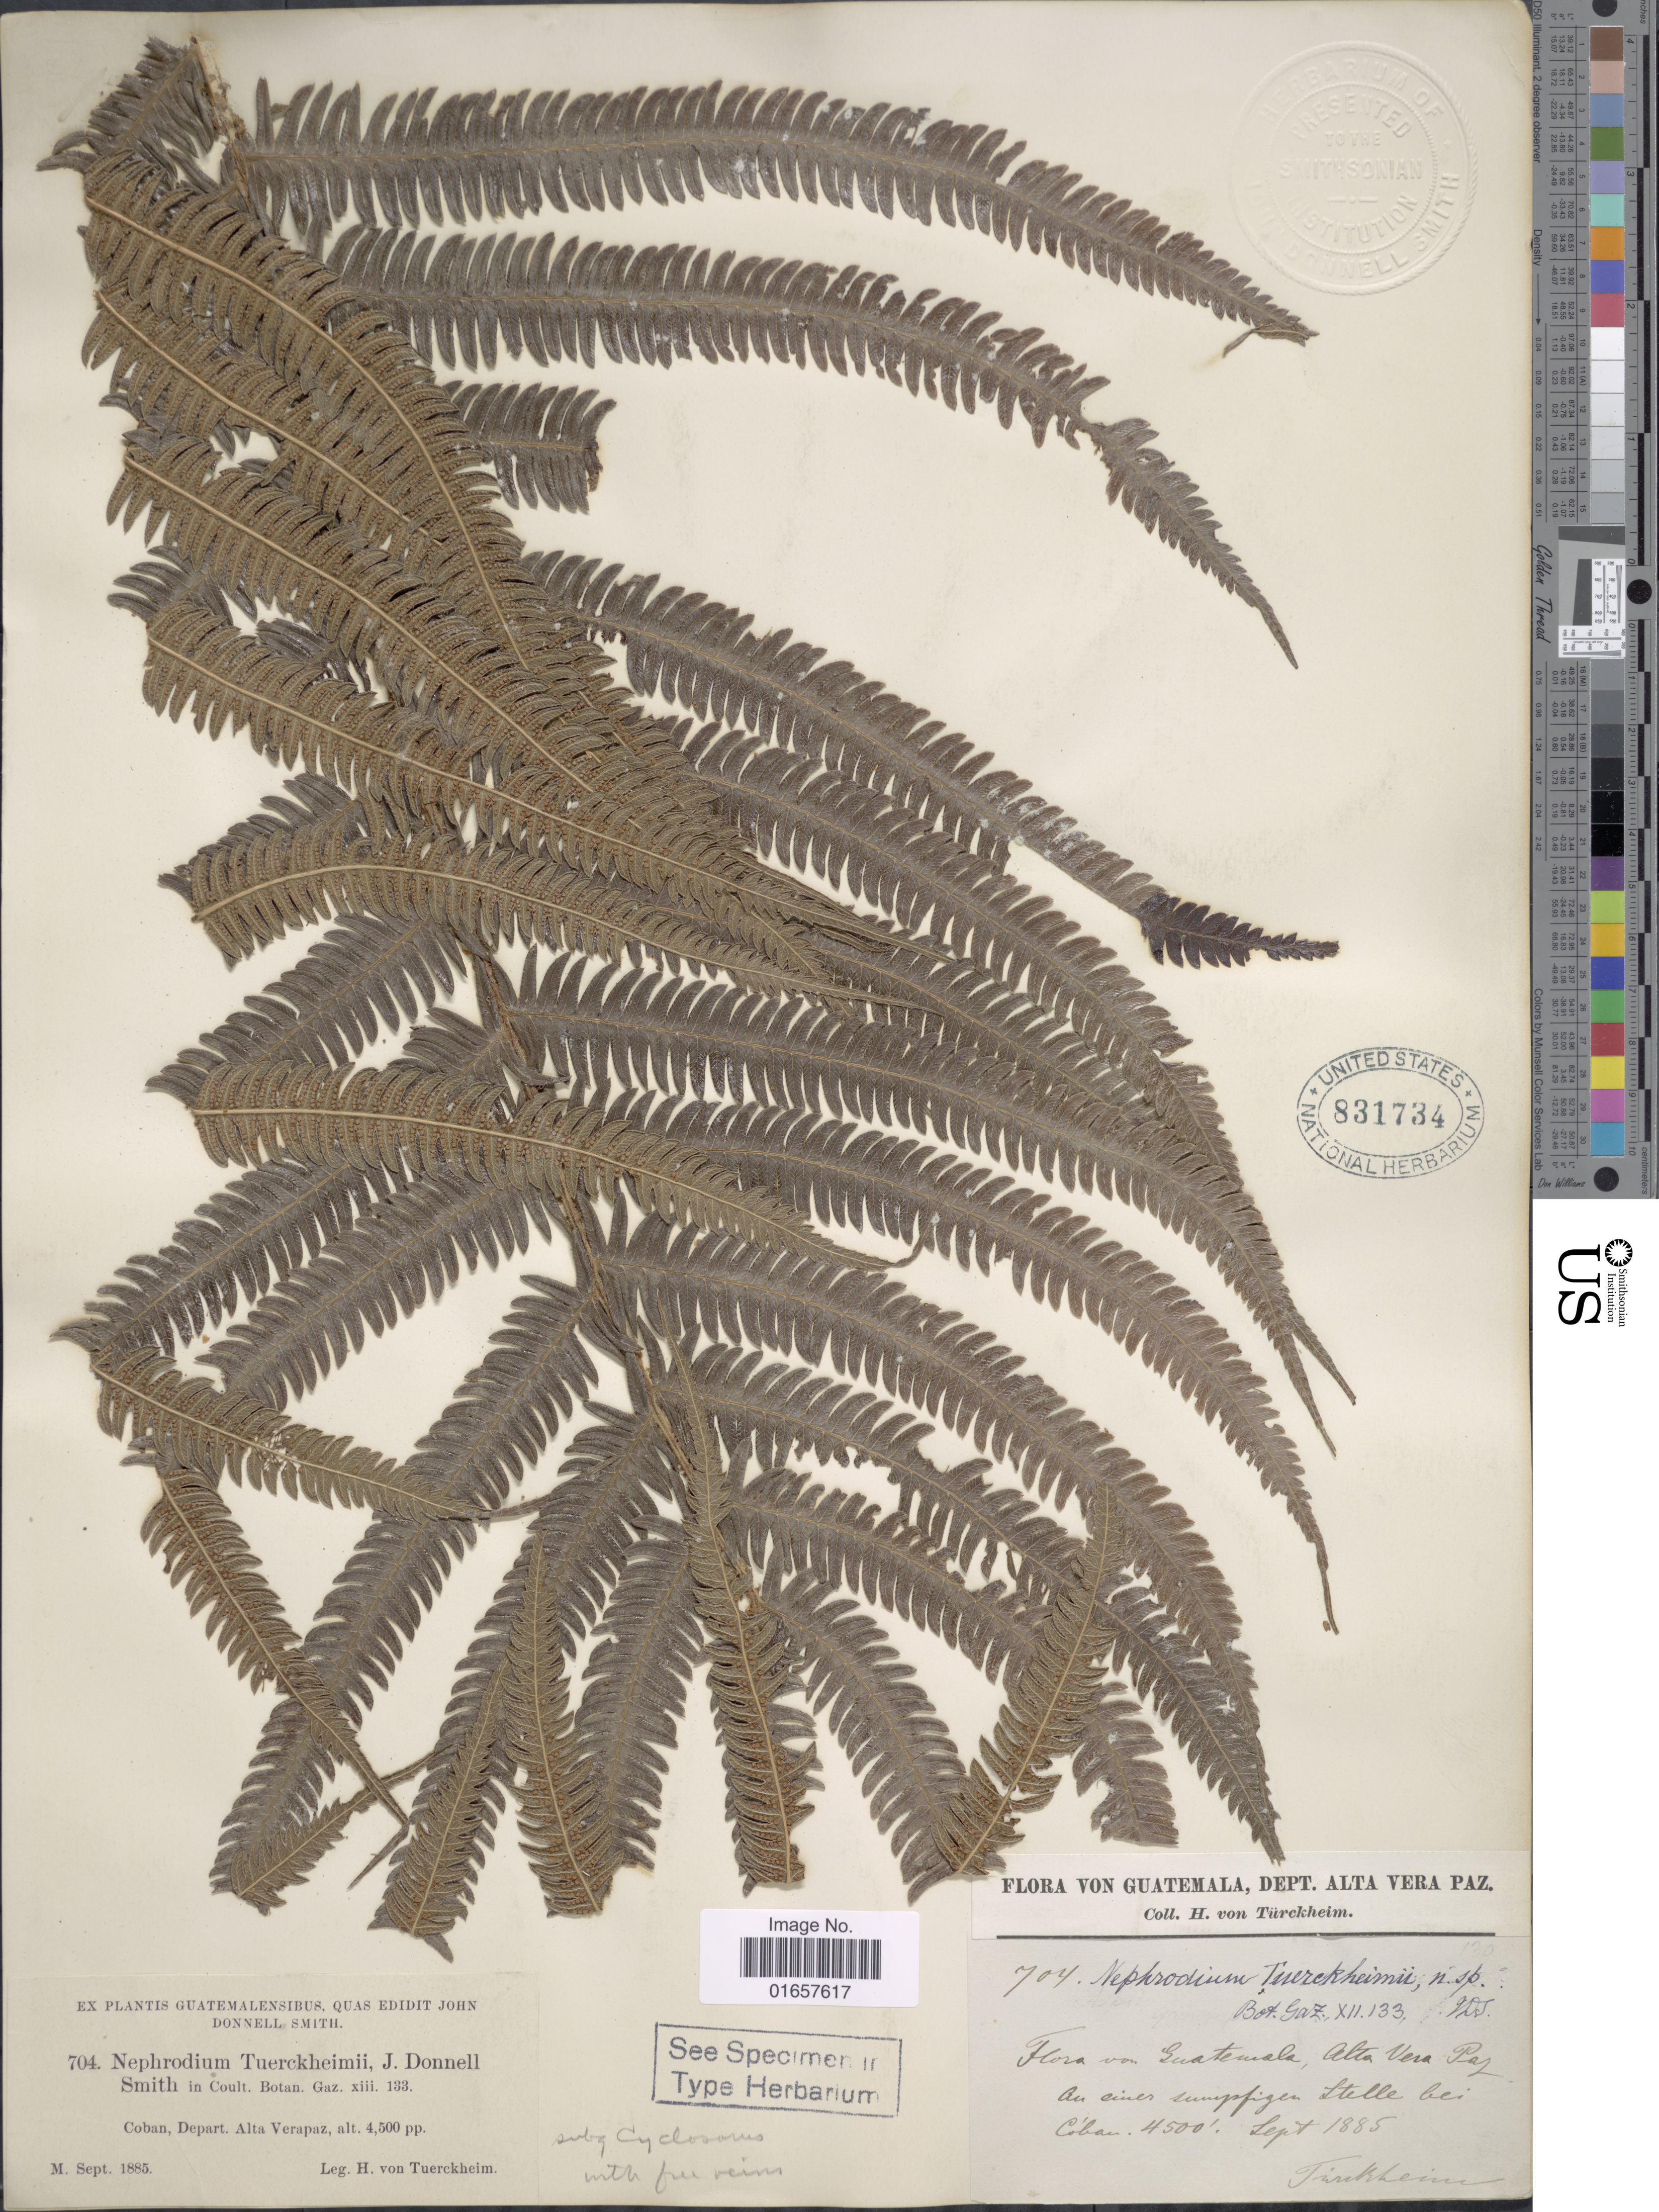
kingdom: Plantae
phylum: Tracheophyta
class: Polypodiopsida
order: Polypodiales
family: Thelypteridaceae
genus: Christella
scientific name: Christella tuerckheimii comb. ined.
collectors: H. von Türckheim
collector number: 704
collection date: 1885-09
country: Guatemala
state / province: Alta Verapaz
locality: Guatemalensibus, Coban, Depart, Alta Verapaz.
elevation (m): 1372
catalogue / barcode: US 831734